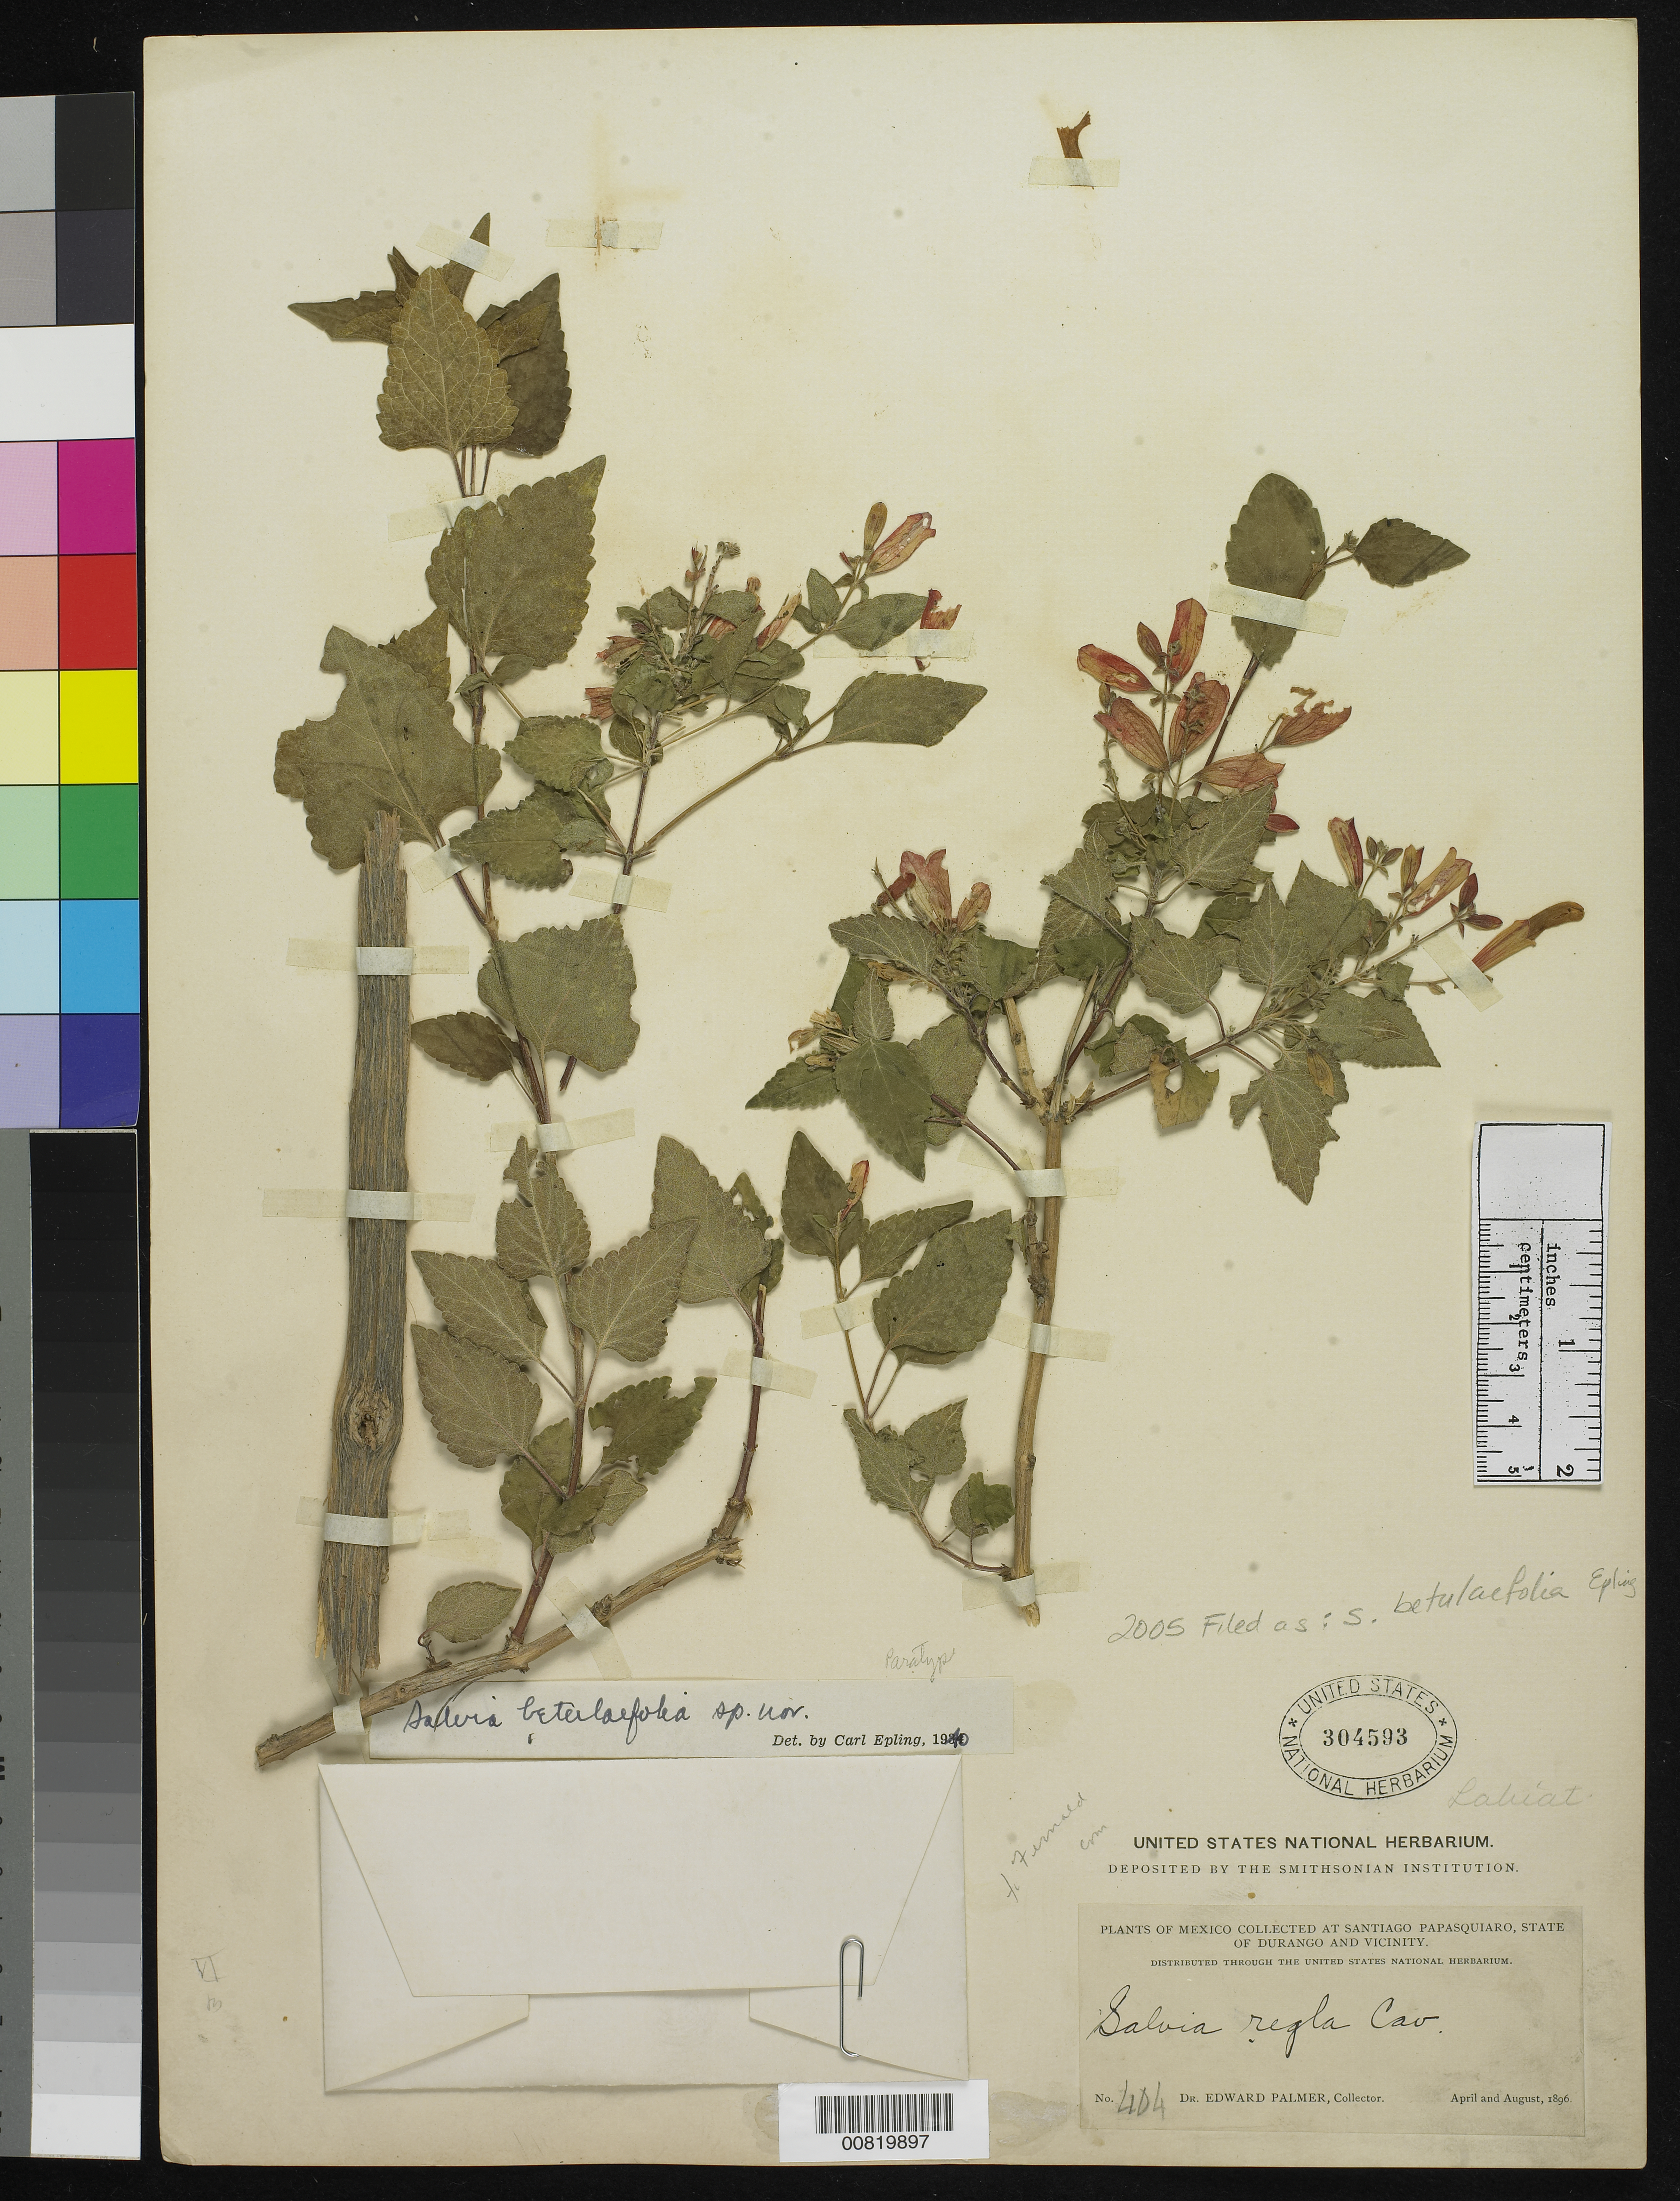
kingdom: Plantae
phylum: Tracheophyta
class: Magnoliopsida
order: Lamiales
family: Lamiaceae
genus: Salvia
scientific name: Salvia betulifolia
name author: Epling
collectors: E. Palmer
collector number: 404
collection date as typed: Apr 1896 to -- Aug 1896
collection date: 1896-04/1896-08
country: Mexico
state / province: Durango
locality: Santiago Papasquiaro, Durango and vicinity.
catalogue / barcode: US 304593